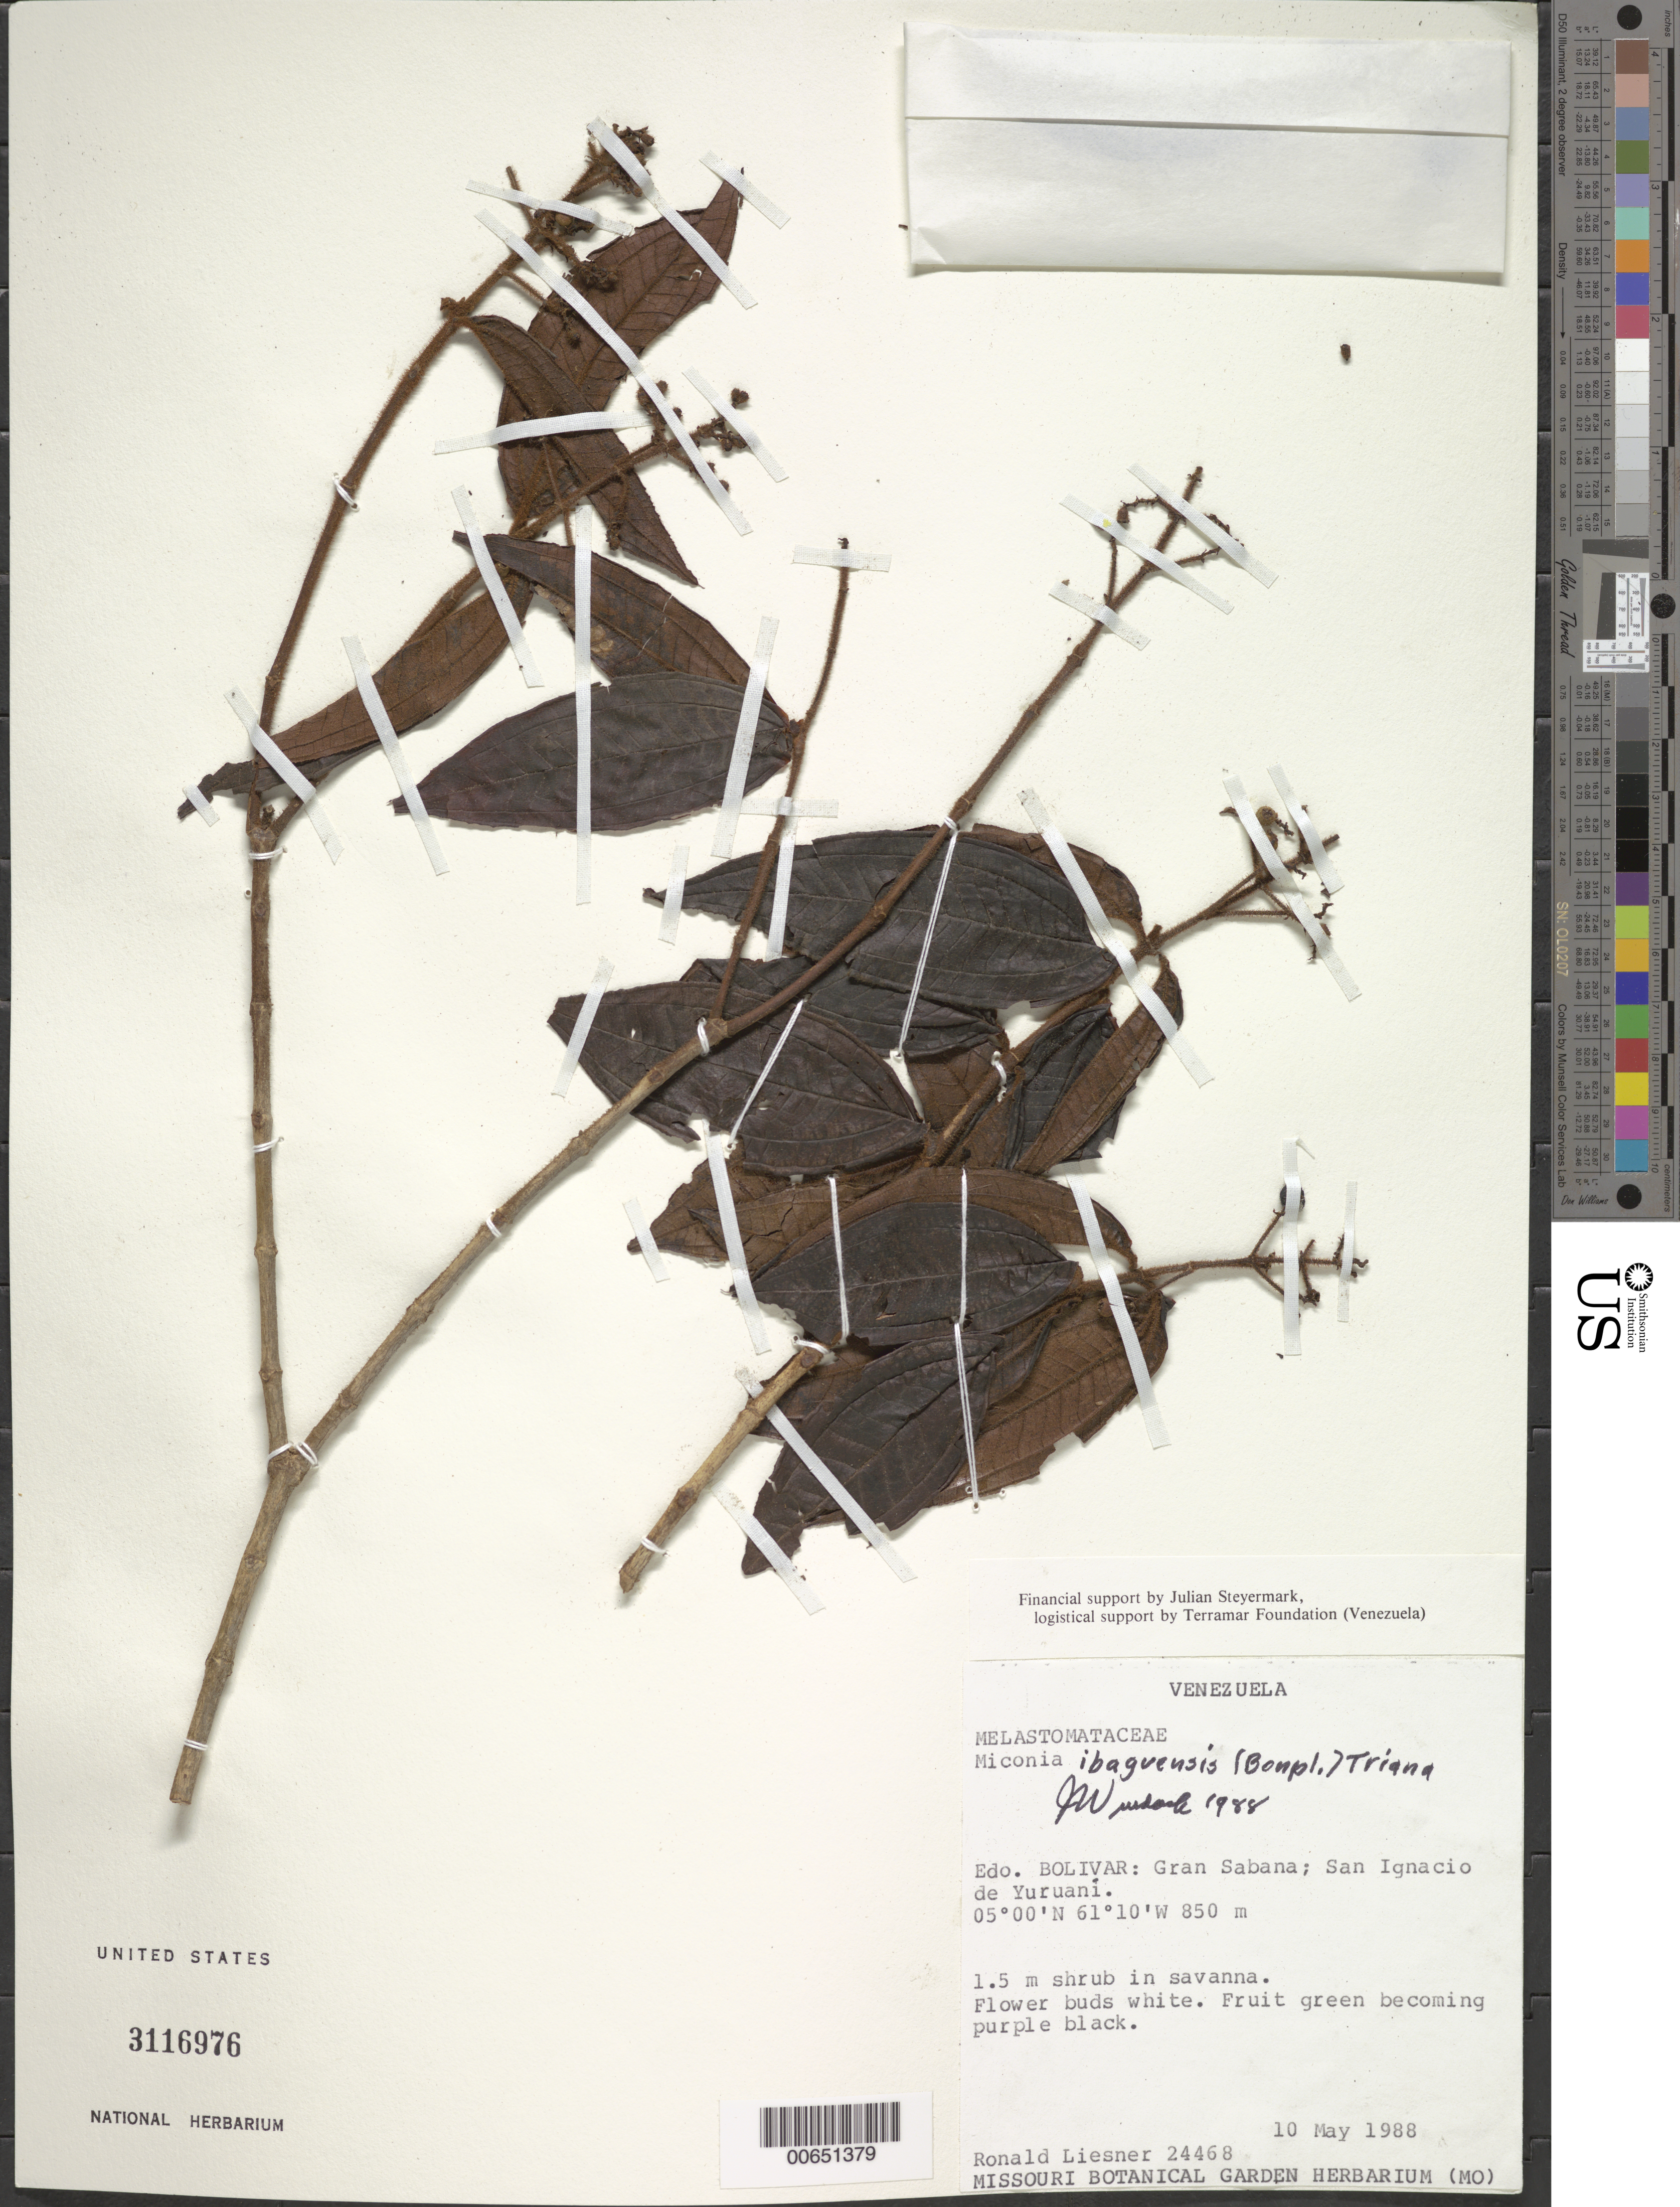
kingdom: Plantae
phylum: Tracheophyta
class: Magnoliopsida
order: Myrtales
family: Melastomataceae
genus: Miconia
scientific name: Miconia ibaguensis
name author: (Bonpl.) Triana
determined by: Wurdack, John J., (US), US (UNITED STATES)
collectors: R. L. Liesner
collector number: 24468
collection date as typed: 10-May-88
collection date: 1988-05-10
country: Venezuela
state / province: Bolívar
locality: Gran Sabana, San Ignacio de Yuruani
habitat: Savanna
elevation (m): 850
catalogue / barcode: US 3116976